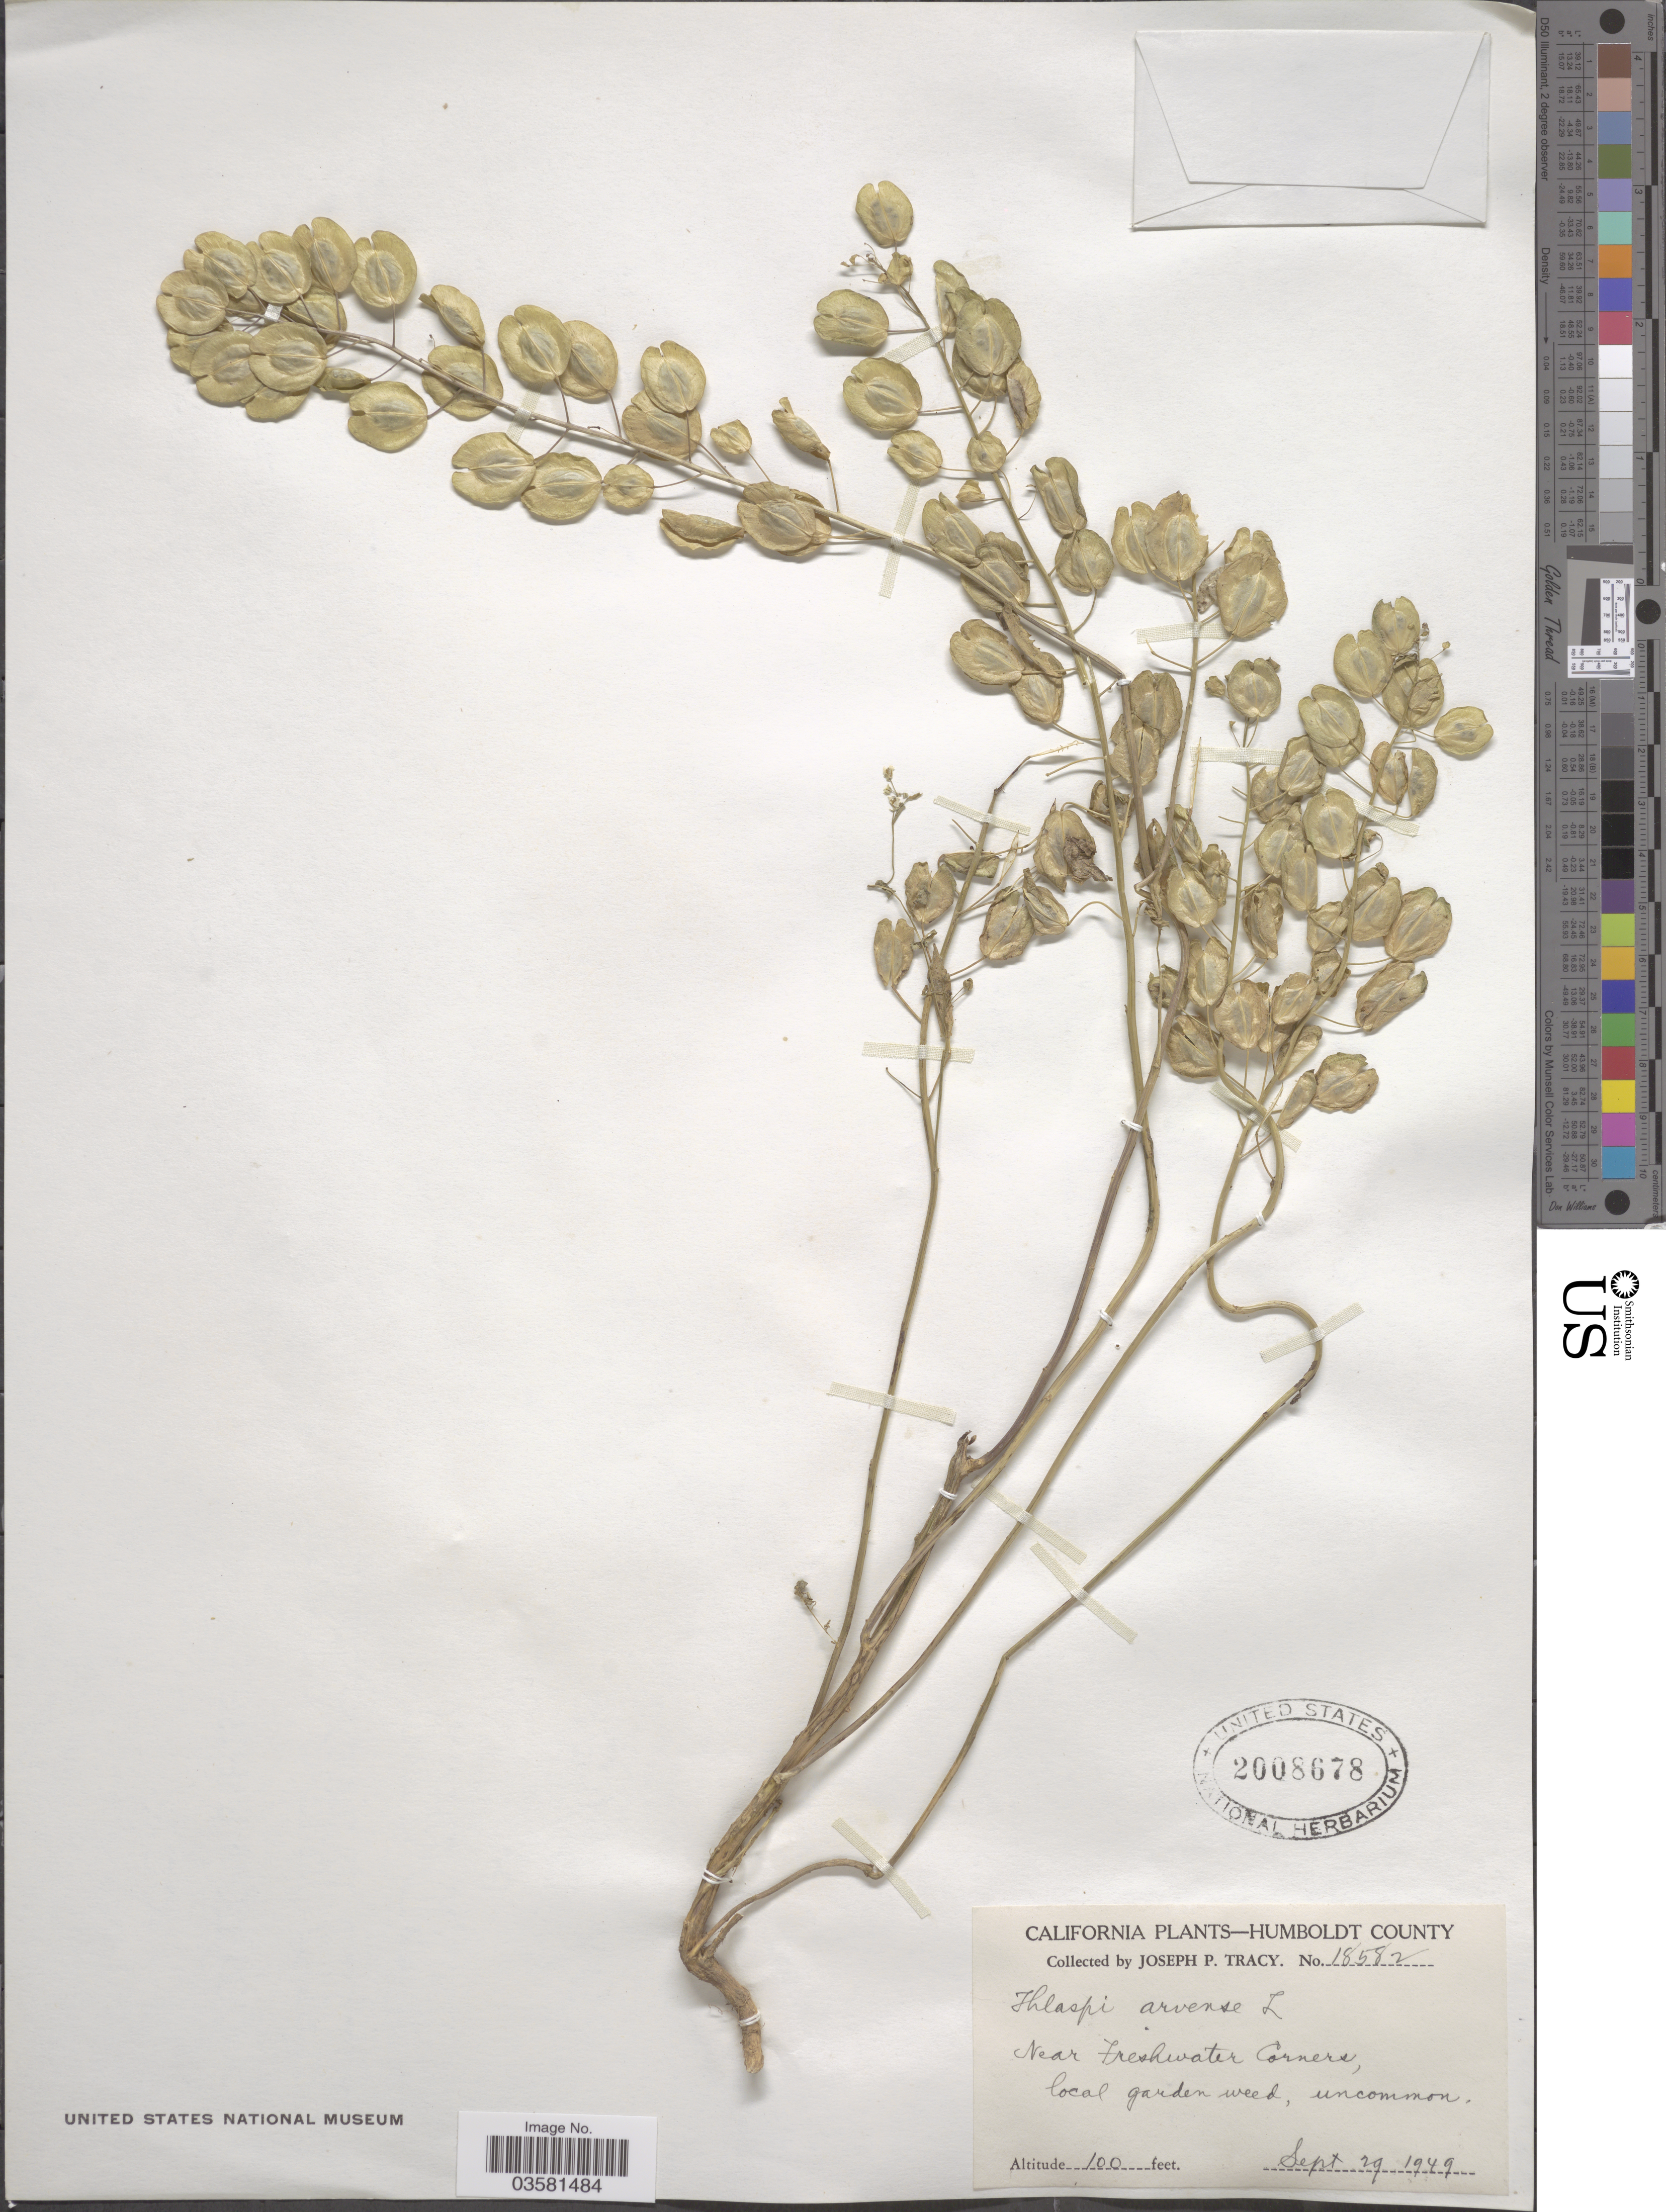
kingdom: Plantae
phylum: Tracheophyta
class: Magnoliopsida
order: Brassicales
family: Brassicaceae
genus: Thlaspi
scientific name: Thlaspi arvense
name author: L.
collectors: J. Tracy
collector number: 18582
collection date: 1949-09-29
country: United States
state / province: California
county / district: Humboldt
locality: Humboldt County. Near Freshwater Corners.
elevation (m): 30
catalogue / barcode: US 2008678